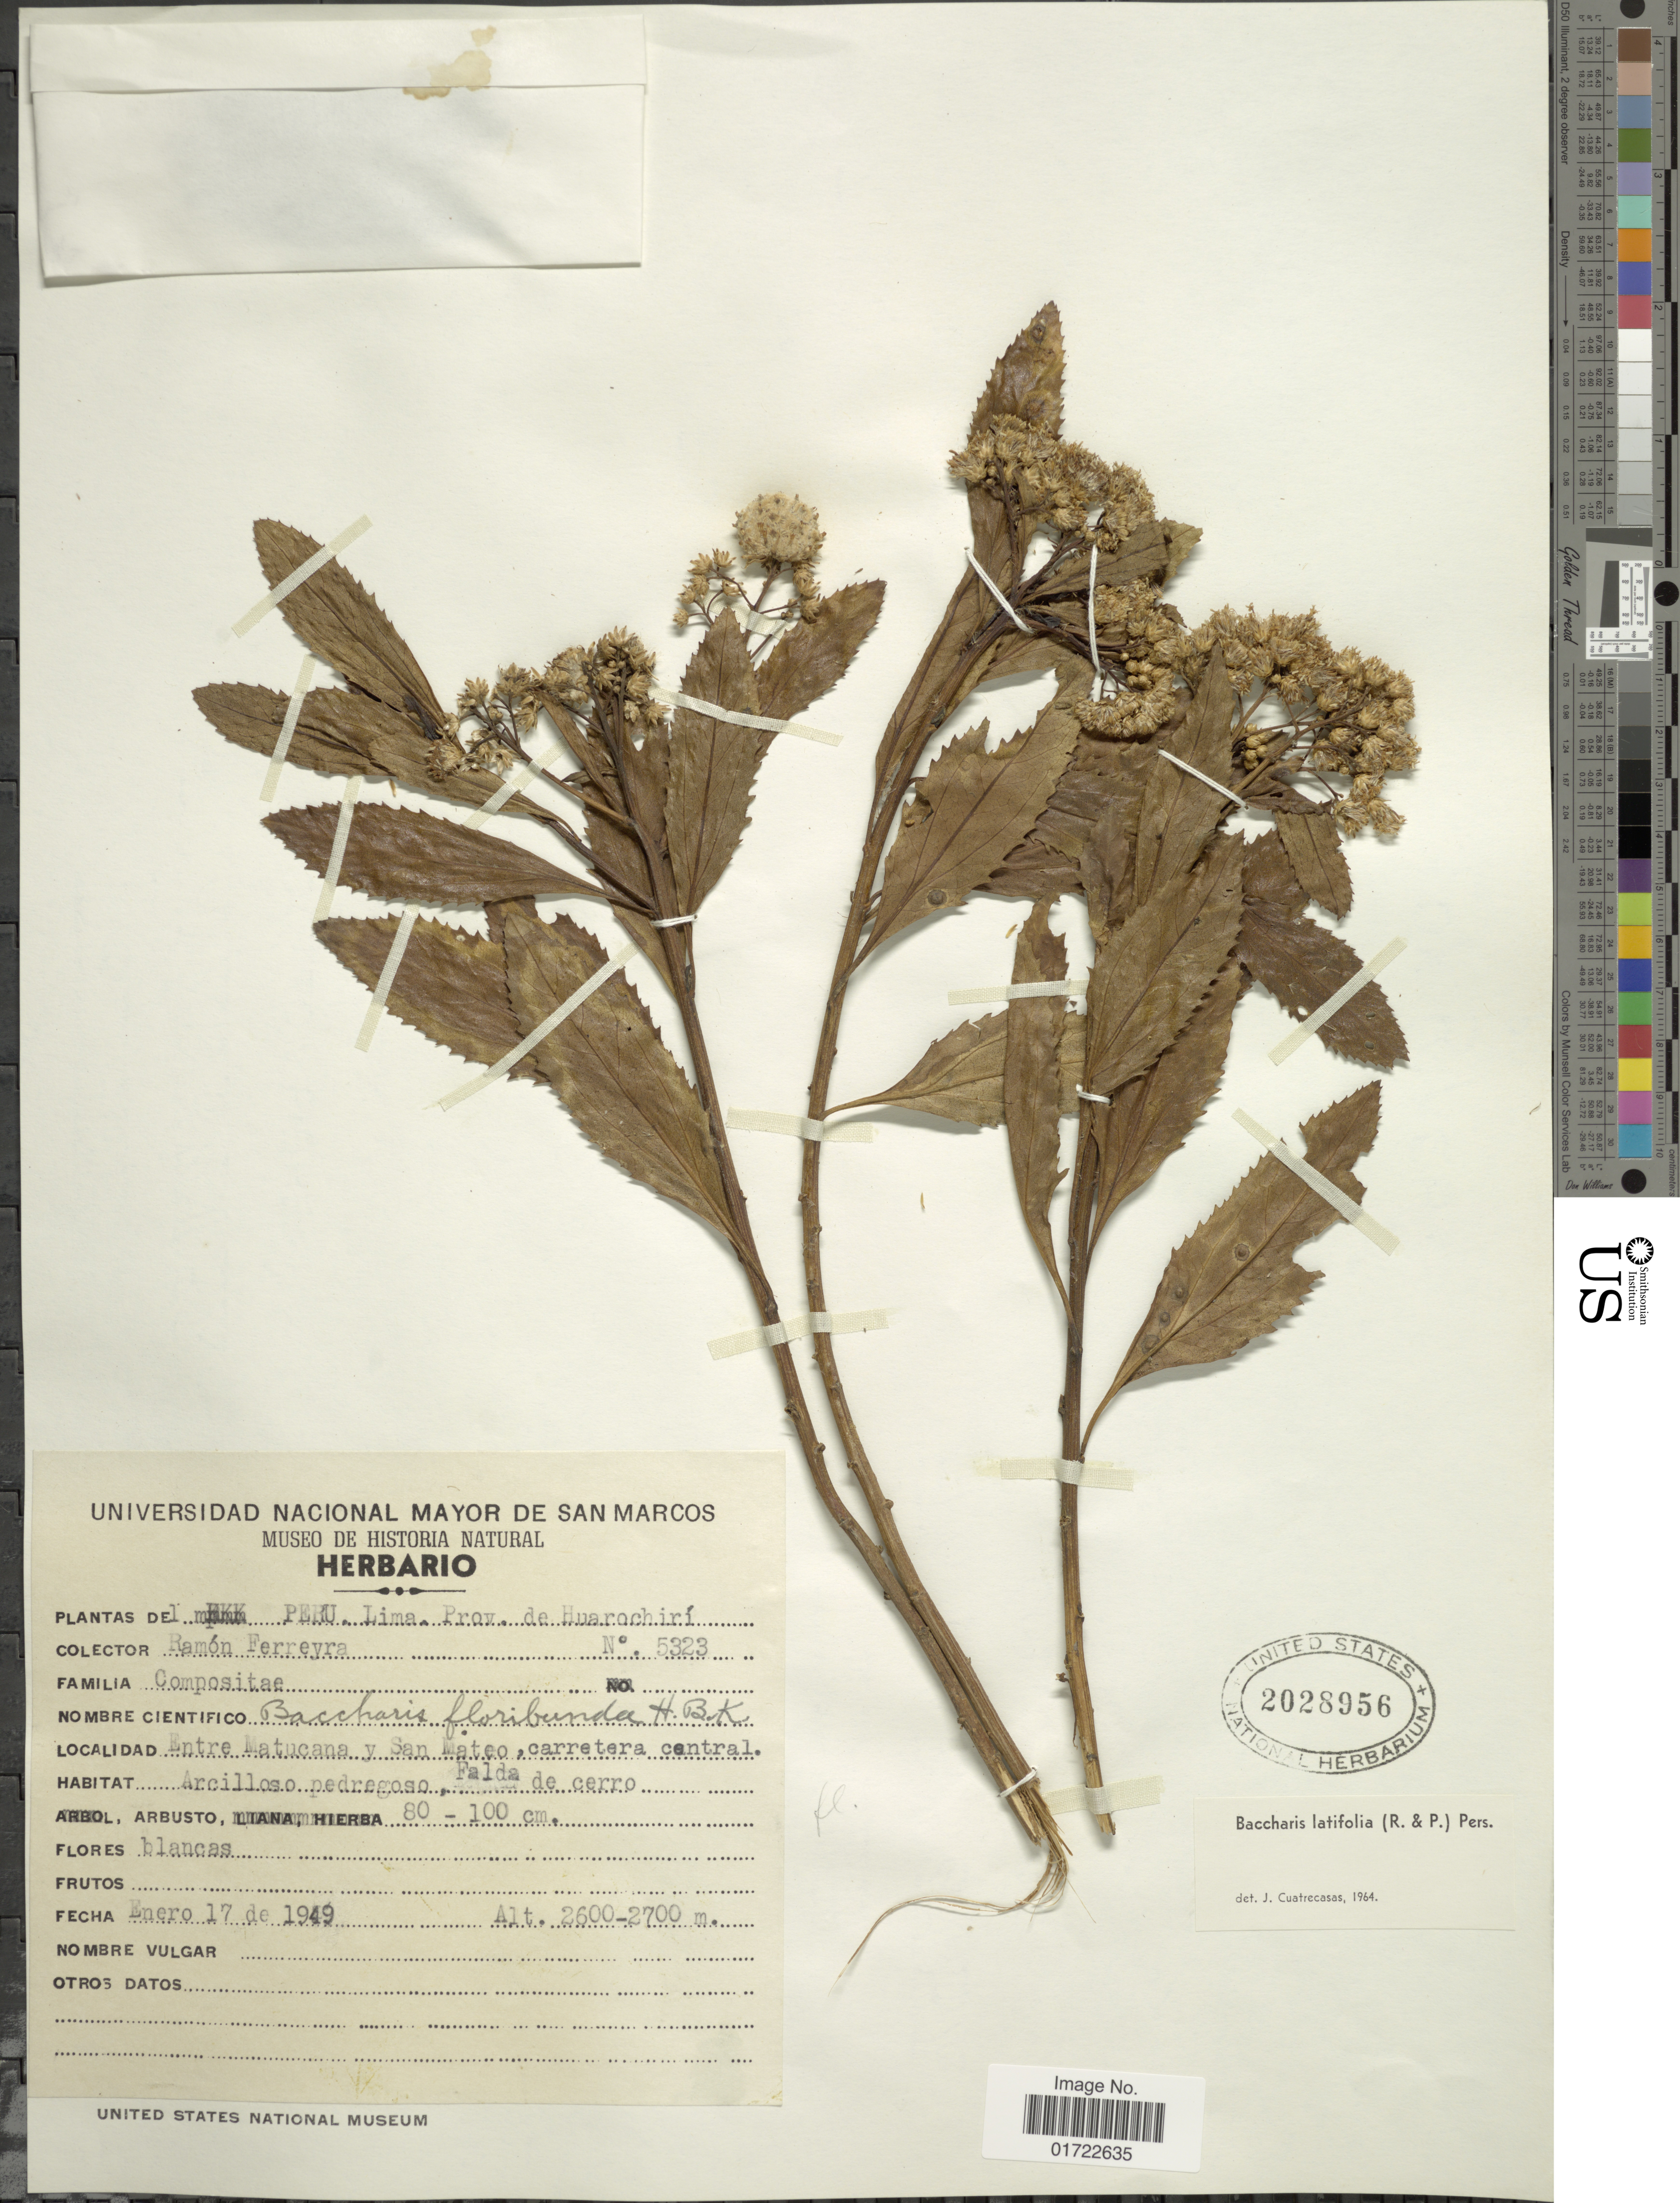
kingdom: Plantae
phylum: Tracheophyta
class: Magnoliopsida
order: Asterales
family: Asteraceae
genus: Baccharis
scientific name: Baccharis latifolia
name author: (Ruiz & Pav.) Pers.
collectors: R. A. Ferreyra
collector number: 5323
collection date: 1949-01-17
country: Peru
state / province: Lima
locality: De Huarochiri, Entre Matucanca y San Mateo, carretera central.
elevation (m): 2600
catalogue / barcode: US 2028956